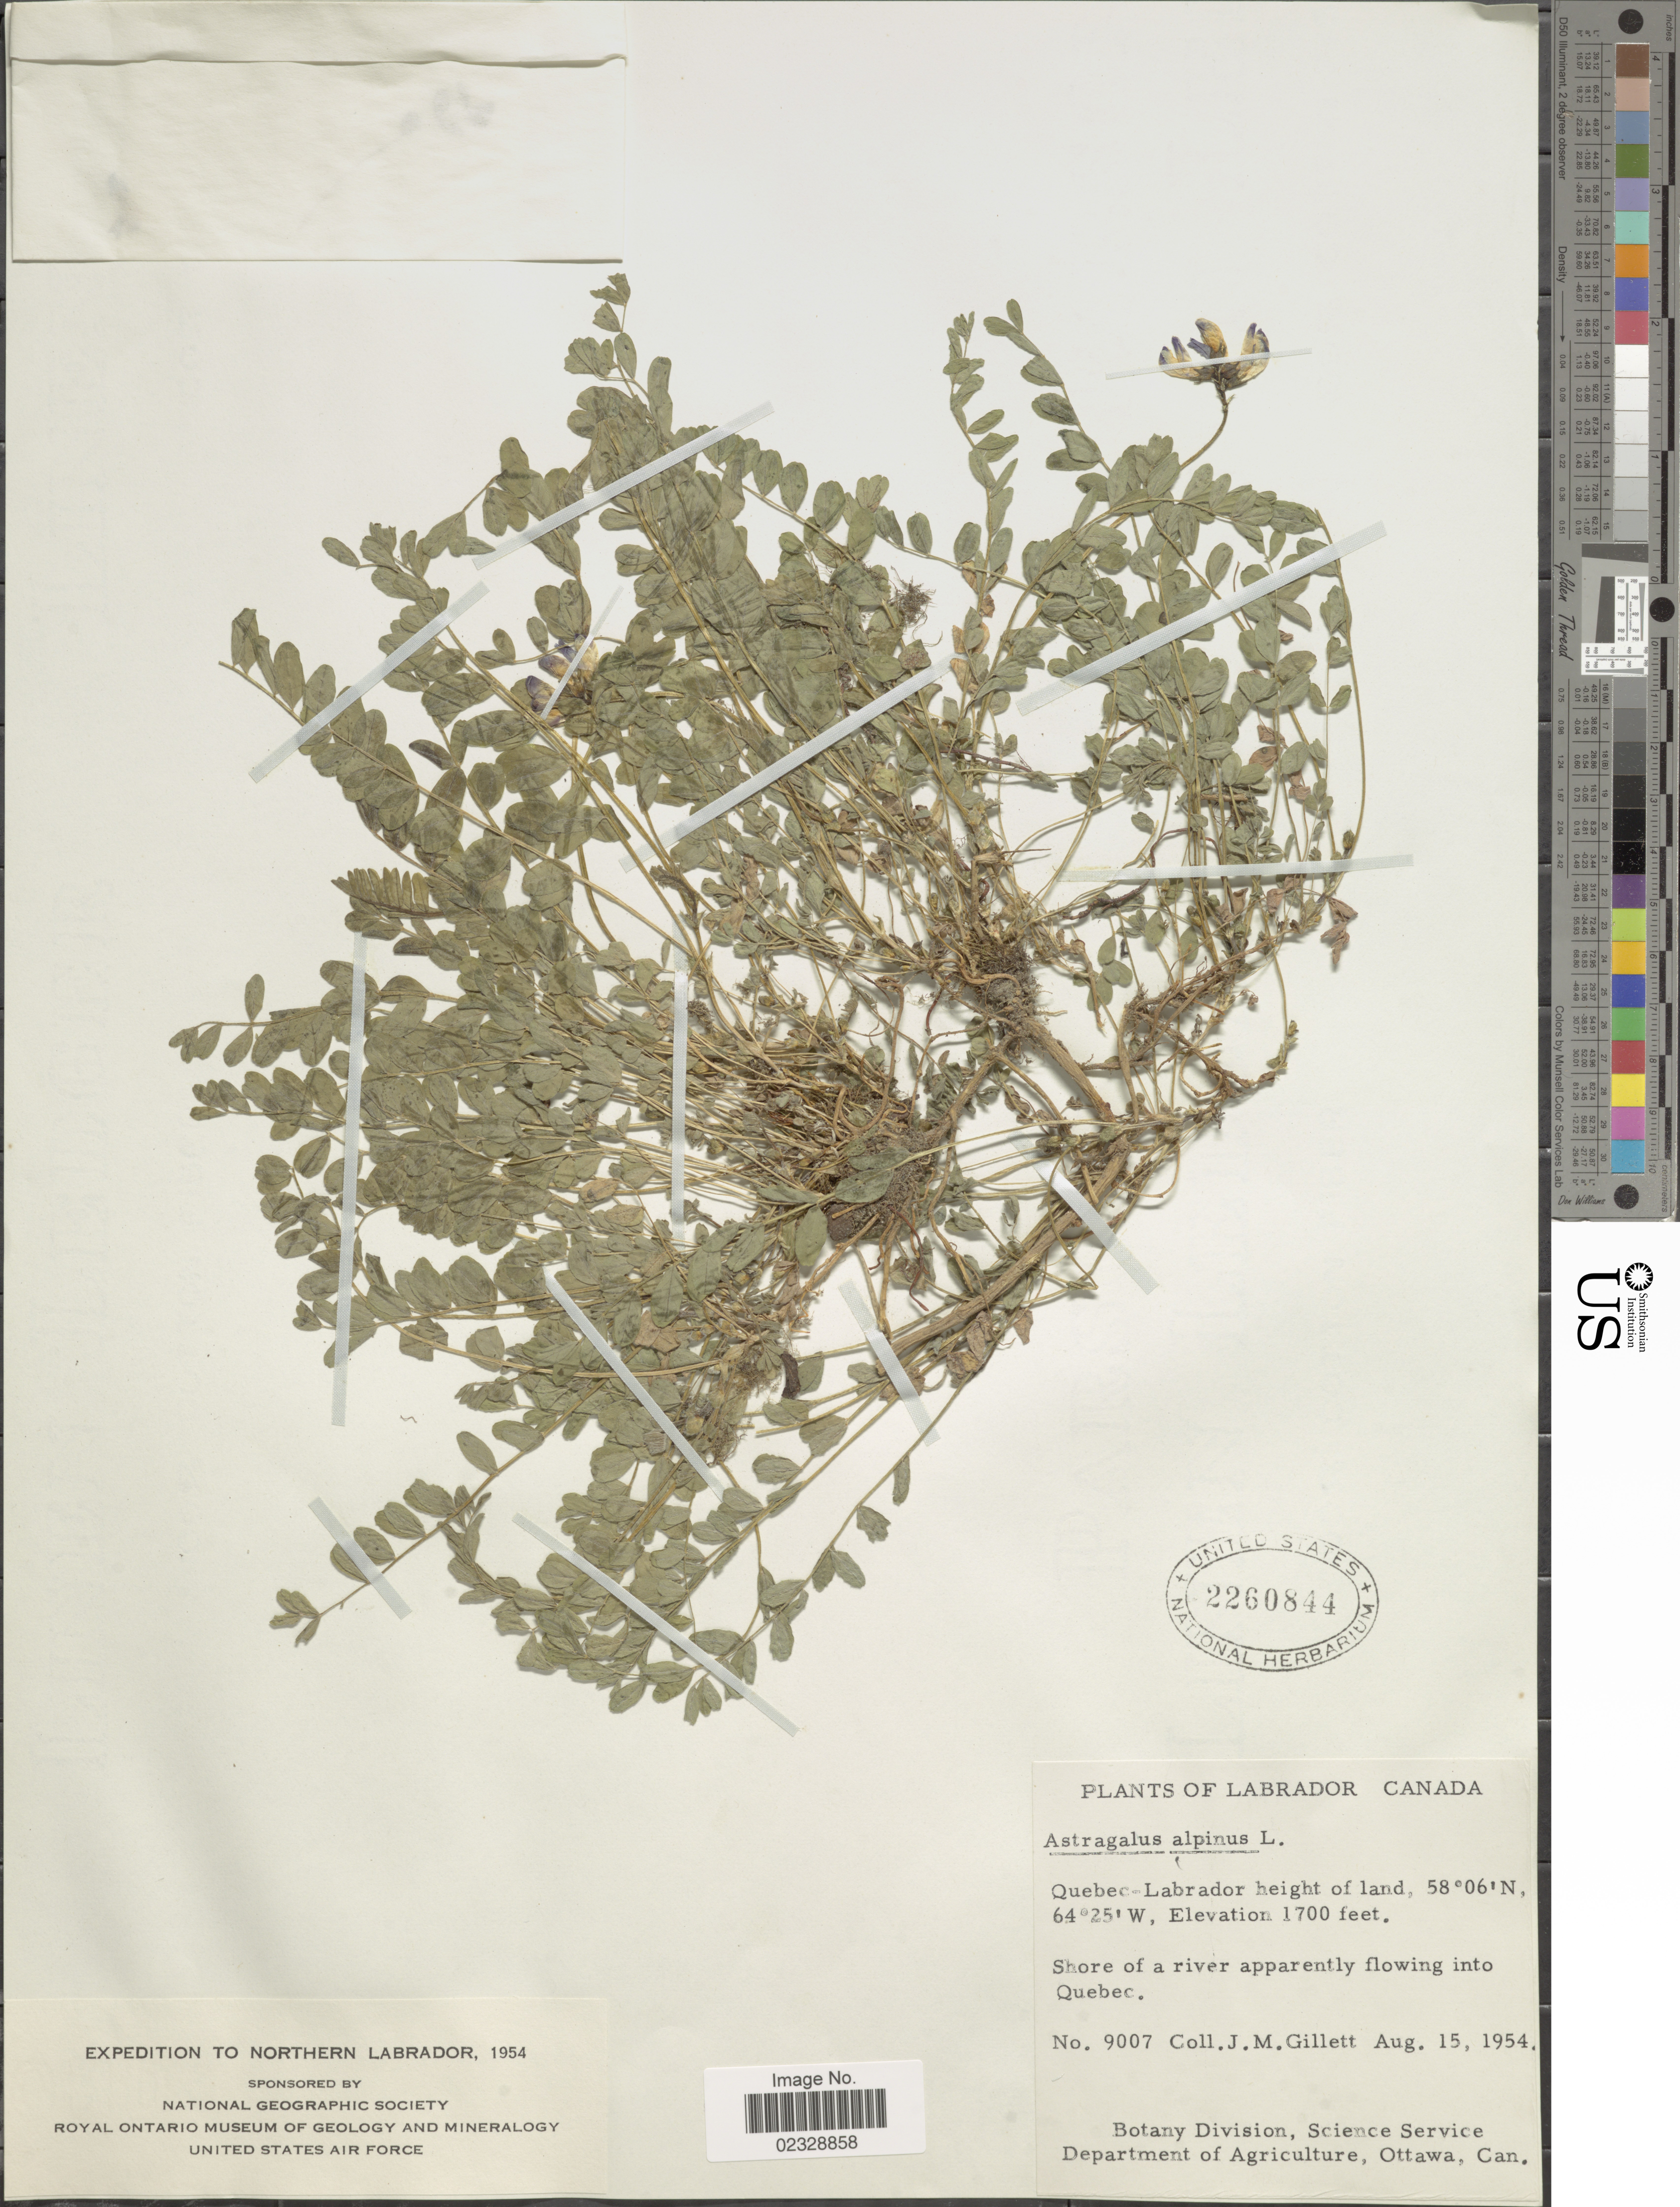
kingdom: Plantae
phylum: Tracheophyta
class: Magnoliopsida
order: Fabales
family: Fabaceae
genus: Astragalus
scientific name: Astragalus alpinus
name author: L.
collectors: J. M. Gillett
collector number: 9007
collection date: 1954-08-15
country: Canada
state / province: Newfoundland and Labrador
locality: Labrador, Quebec-Labrador height of land, Shore of a river apparently flowing into Quebec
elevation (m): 518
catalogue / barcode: US 2260844